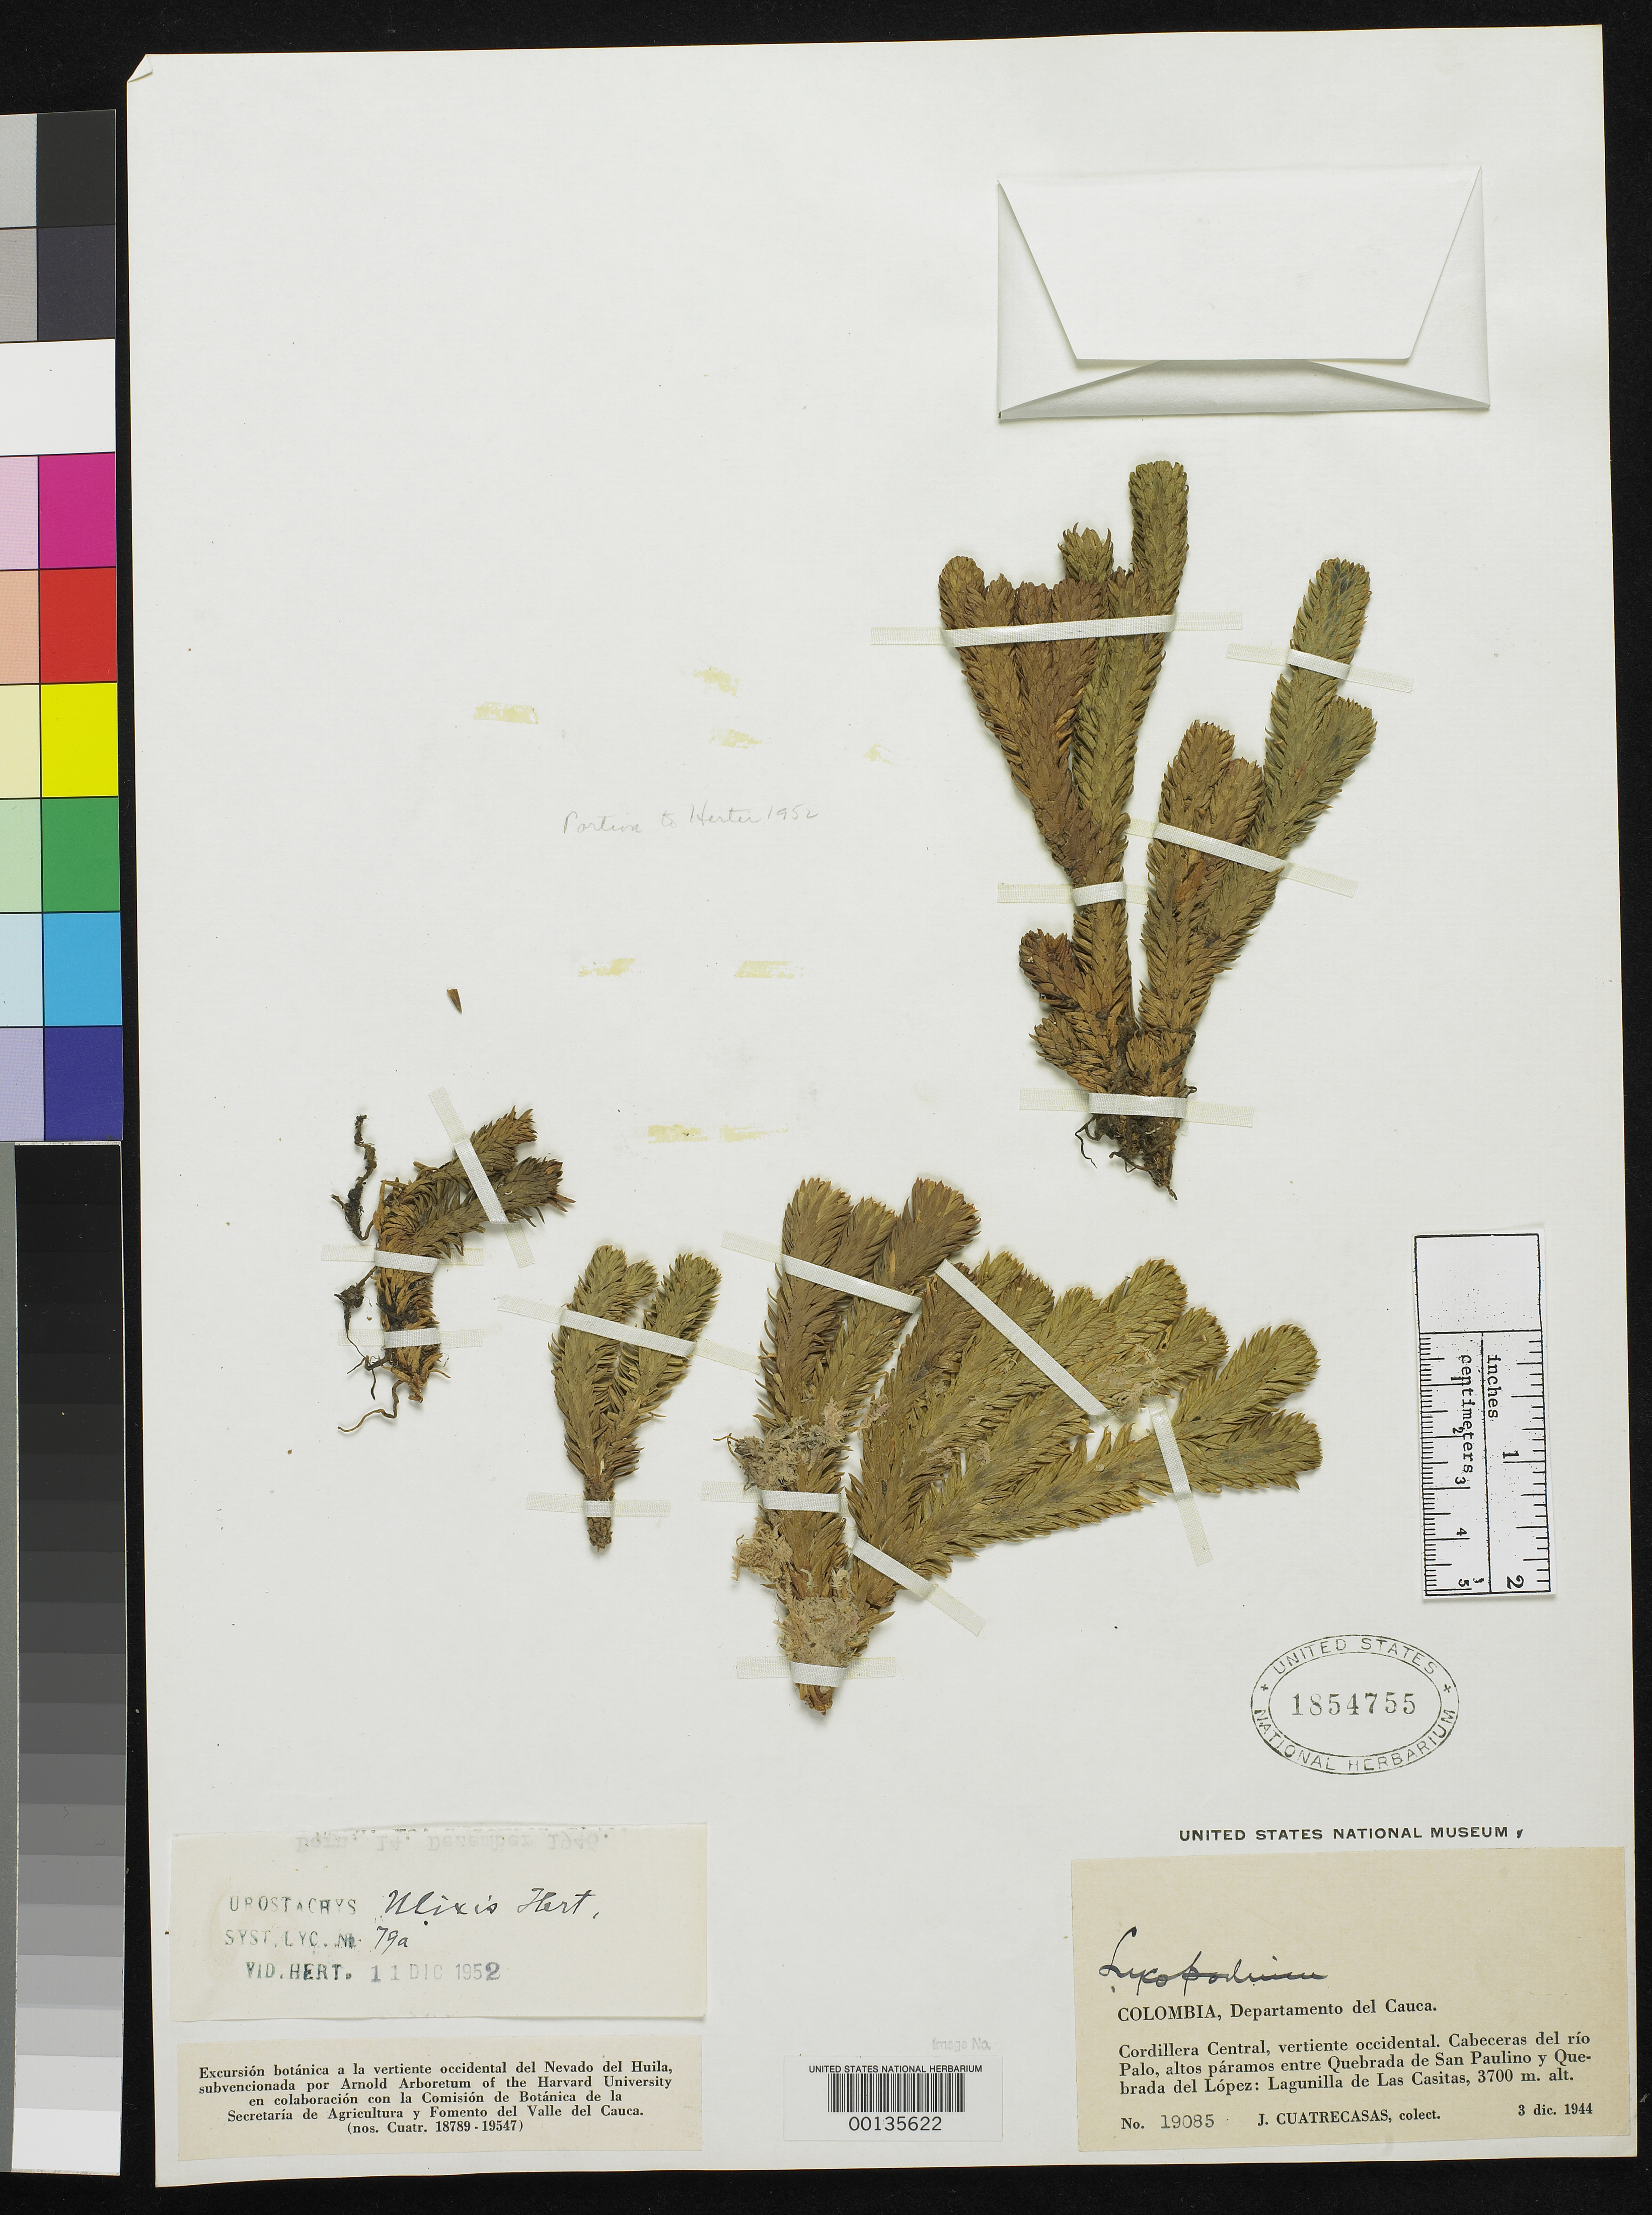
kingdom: Plantae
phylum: Tracheophyta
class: Lycopodiopsida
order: Lycopodiales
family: Lycopodiaceae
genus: Urostachys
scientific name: Urostachys ulixis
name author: Herter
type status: Holotype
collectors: J. Cuatrecasas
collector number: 19085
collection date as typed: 03 Dec 1944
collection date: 1944-12-03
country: Colombia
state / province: Cauca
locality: Departmento del Cauca. Cordillera Central, vertiente occidental. Cabeceras del río Palo, altos páramos entre Quebrada de San Paulino y Quebrada del López: Lagunilla de Las Casitas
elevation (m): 3700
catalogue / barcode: US 1854755